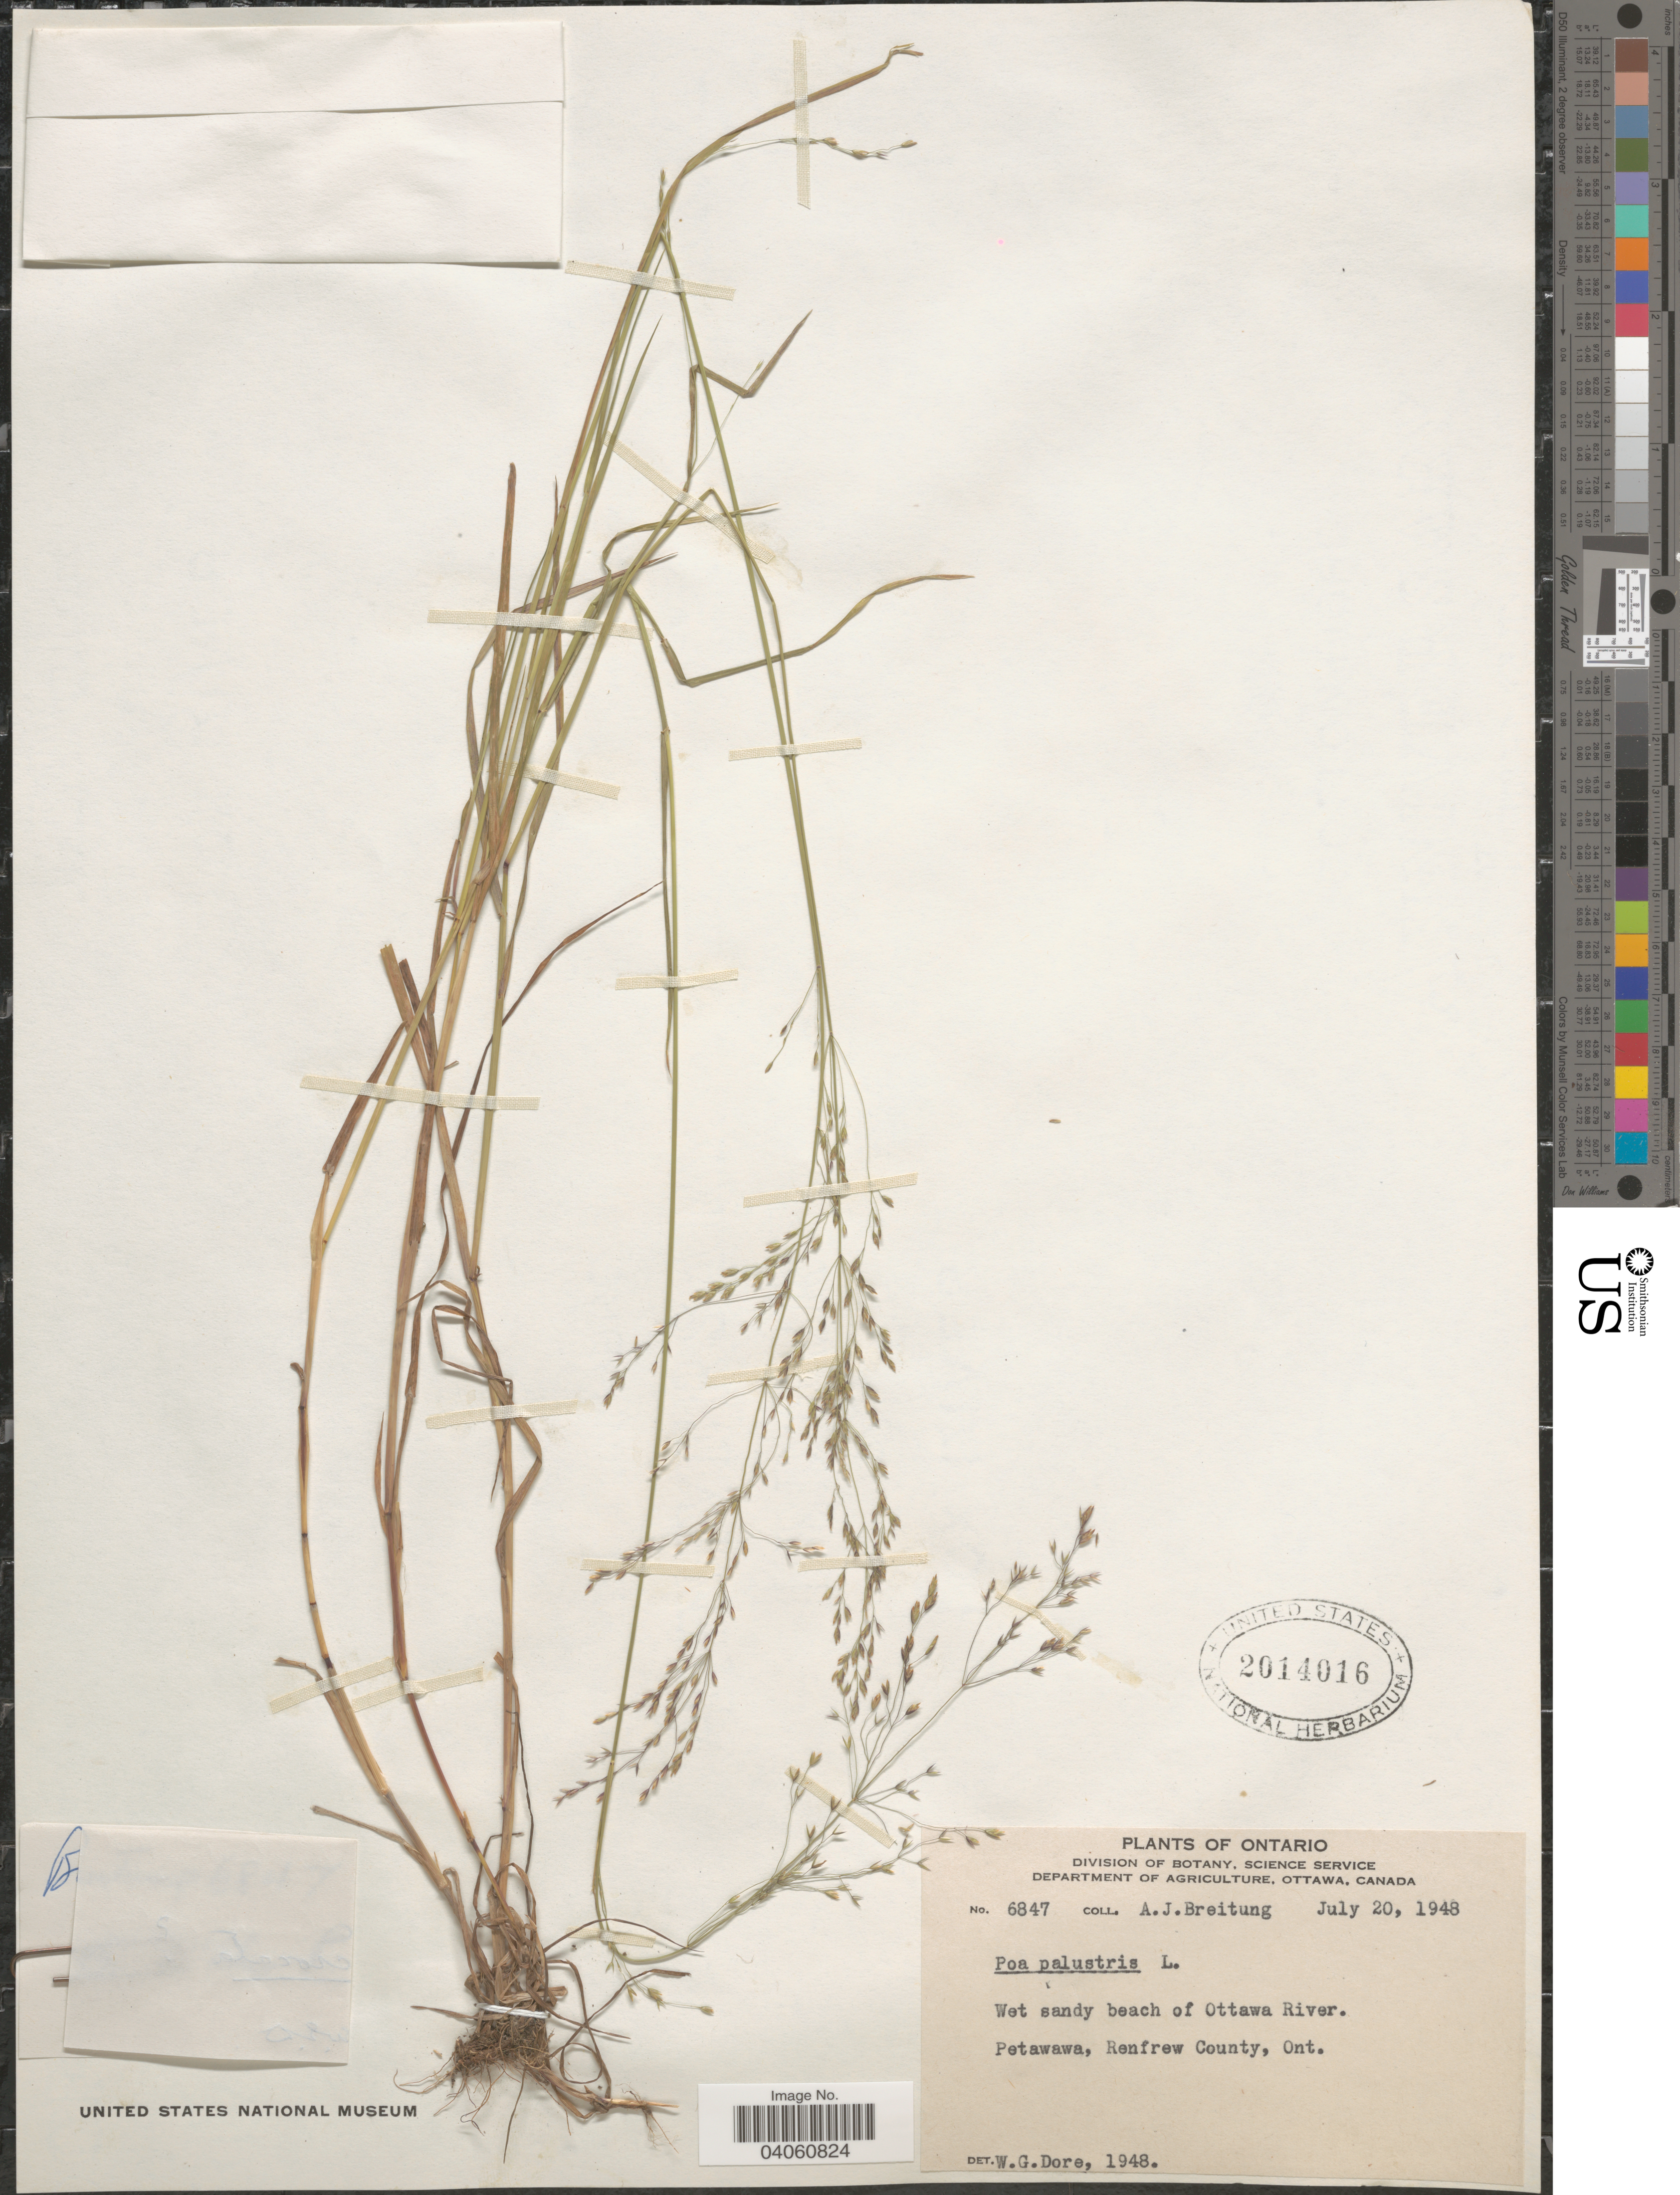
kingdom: Plantae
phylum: Tracheophyta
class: Liliopsida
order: Poales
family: Poaceae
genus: Poa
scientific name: Poa palustris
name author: L.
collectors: A. Breitung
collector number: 6847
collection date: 1948-07-20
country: Canada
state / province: Ontario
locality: Ottawa River. Petawawa, Renfrew County.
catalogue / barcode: US 2014016